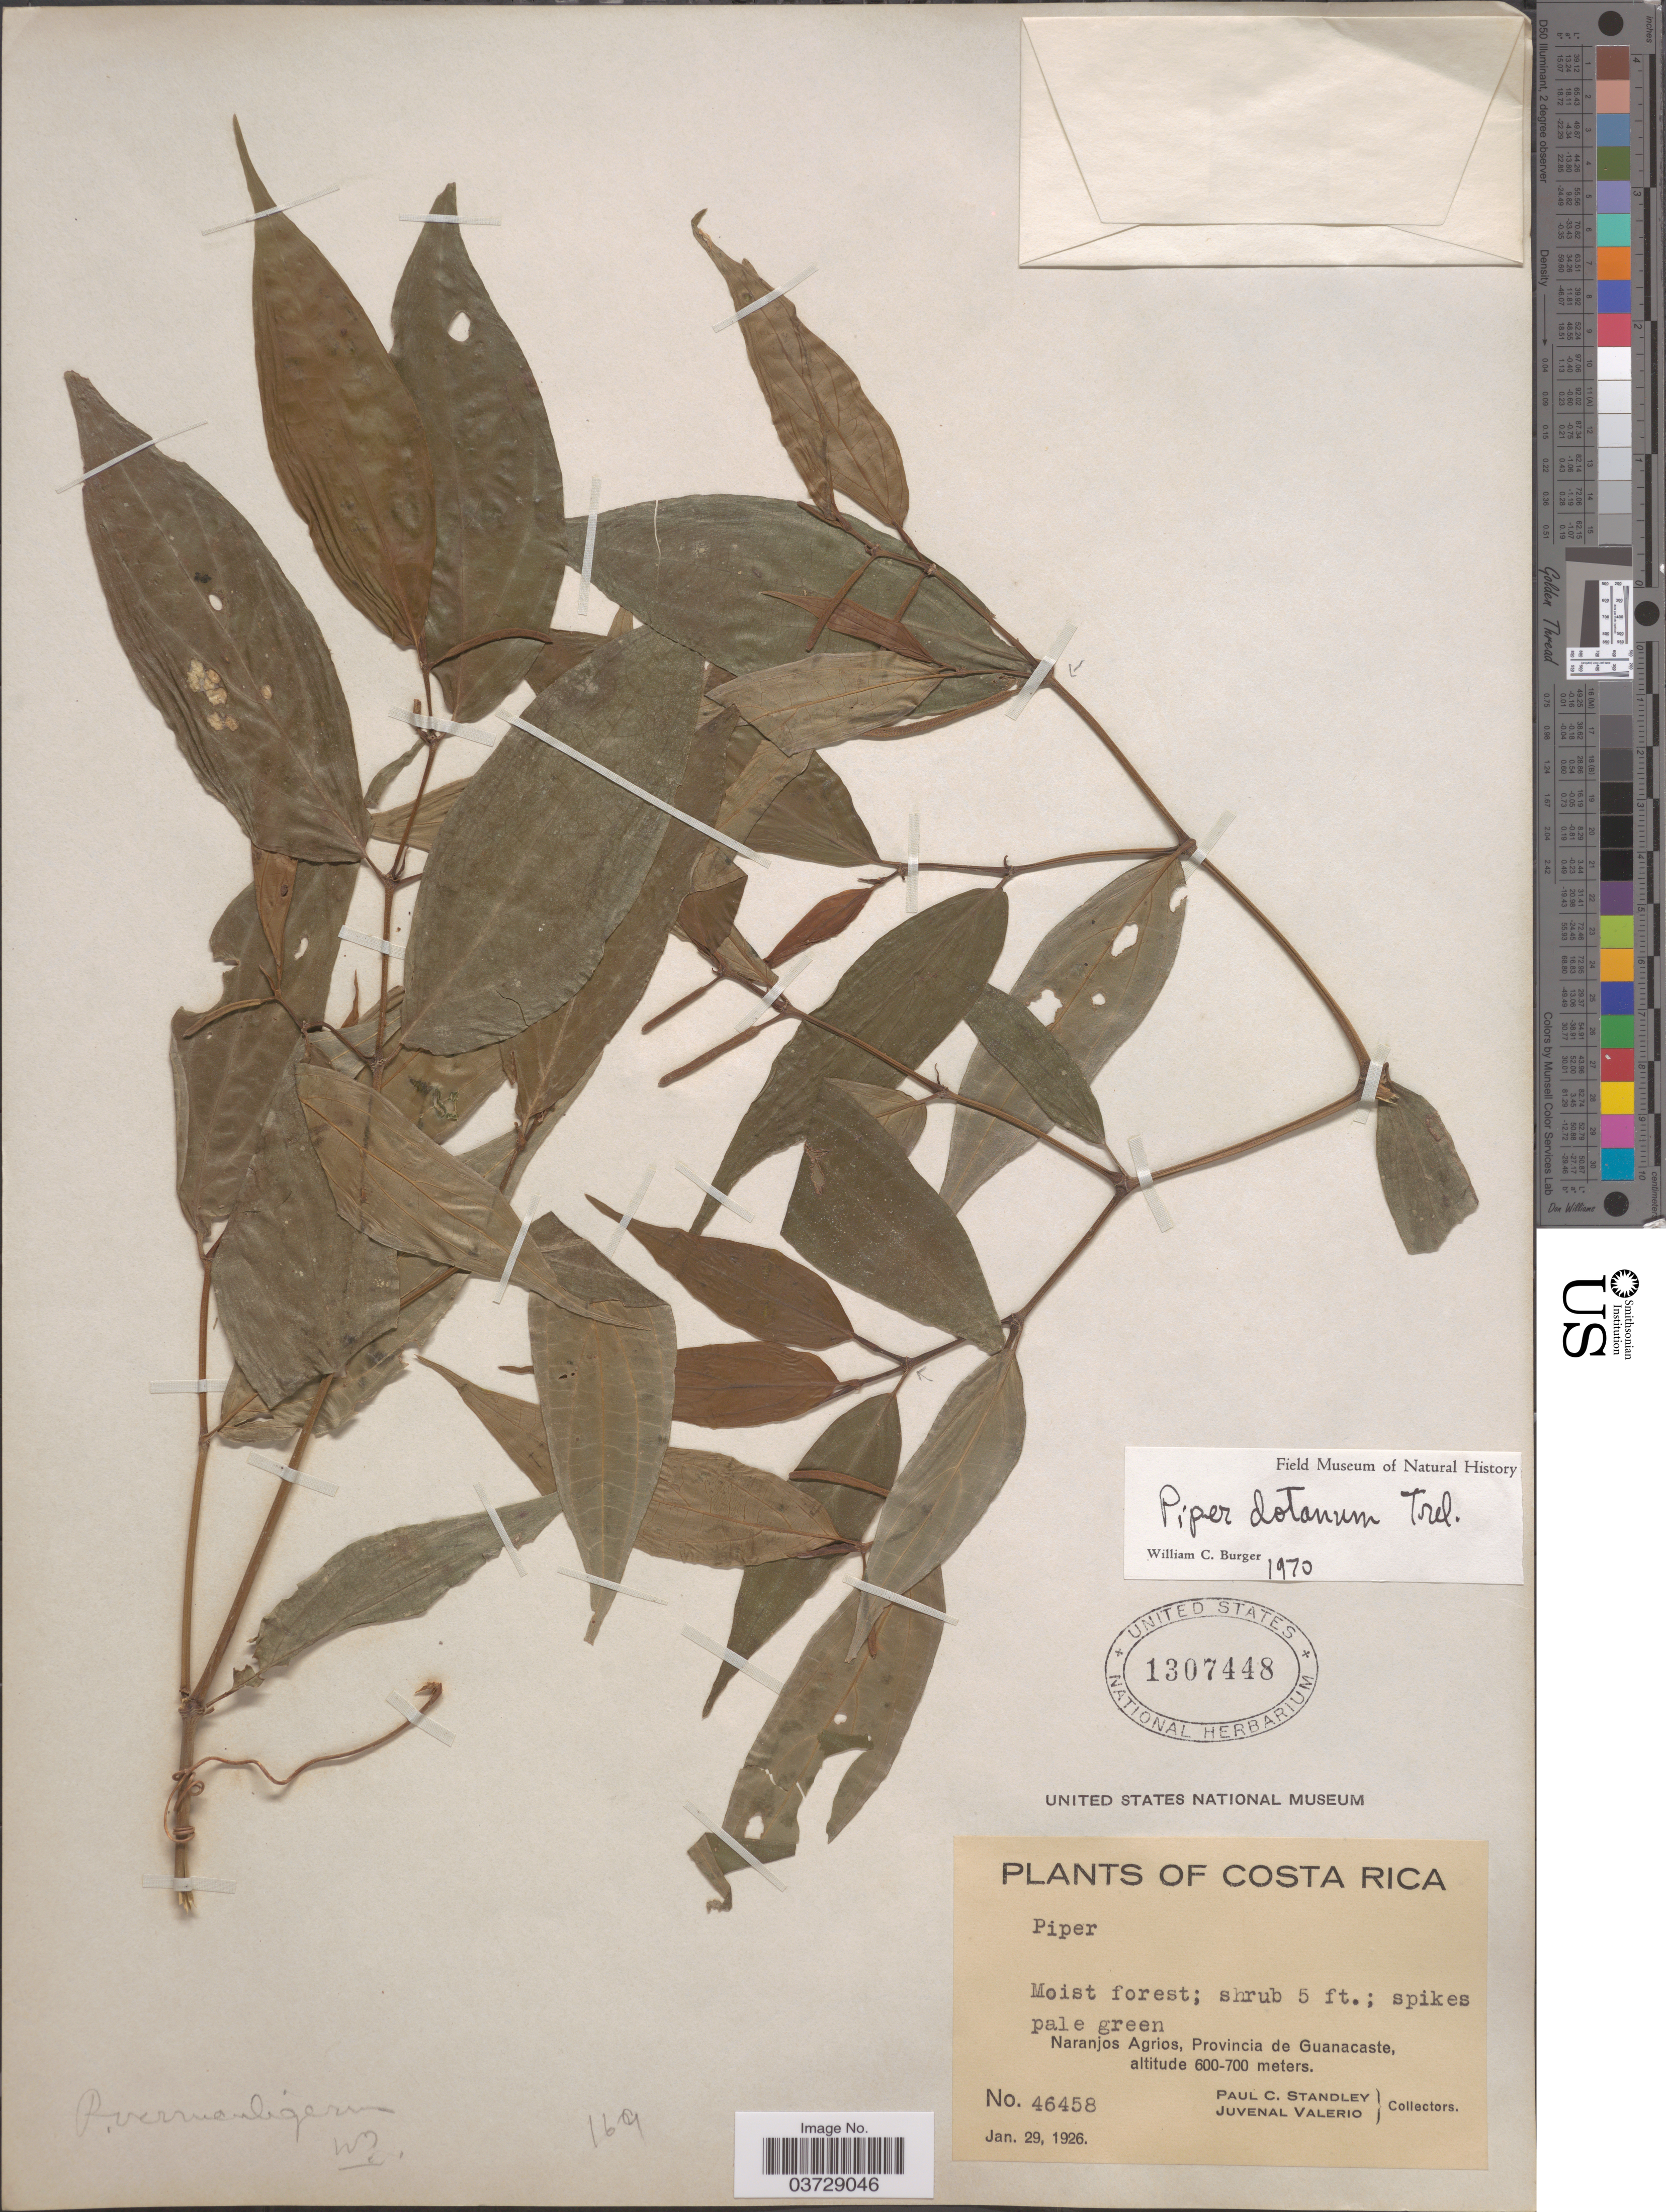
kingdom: Plantae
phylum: Tracheophyta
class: Magnoliopsida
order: Piperales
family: Piperaceae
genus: Piper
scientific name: Piper dotanum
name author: Trel.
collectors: P. C. Standley & J. Valerio R.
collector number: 46458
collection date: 1926-01-29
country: Costa Rica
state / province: Guanacaste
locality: Naranjos Agrios.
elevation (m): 600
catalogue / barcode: US 1307448